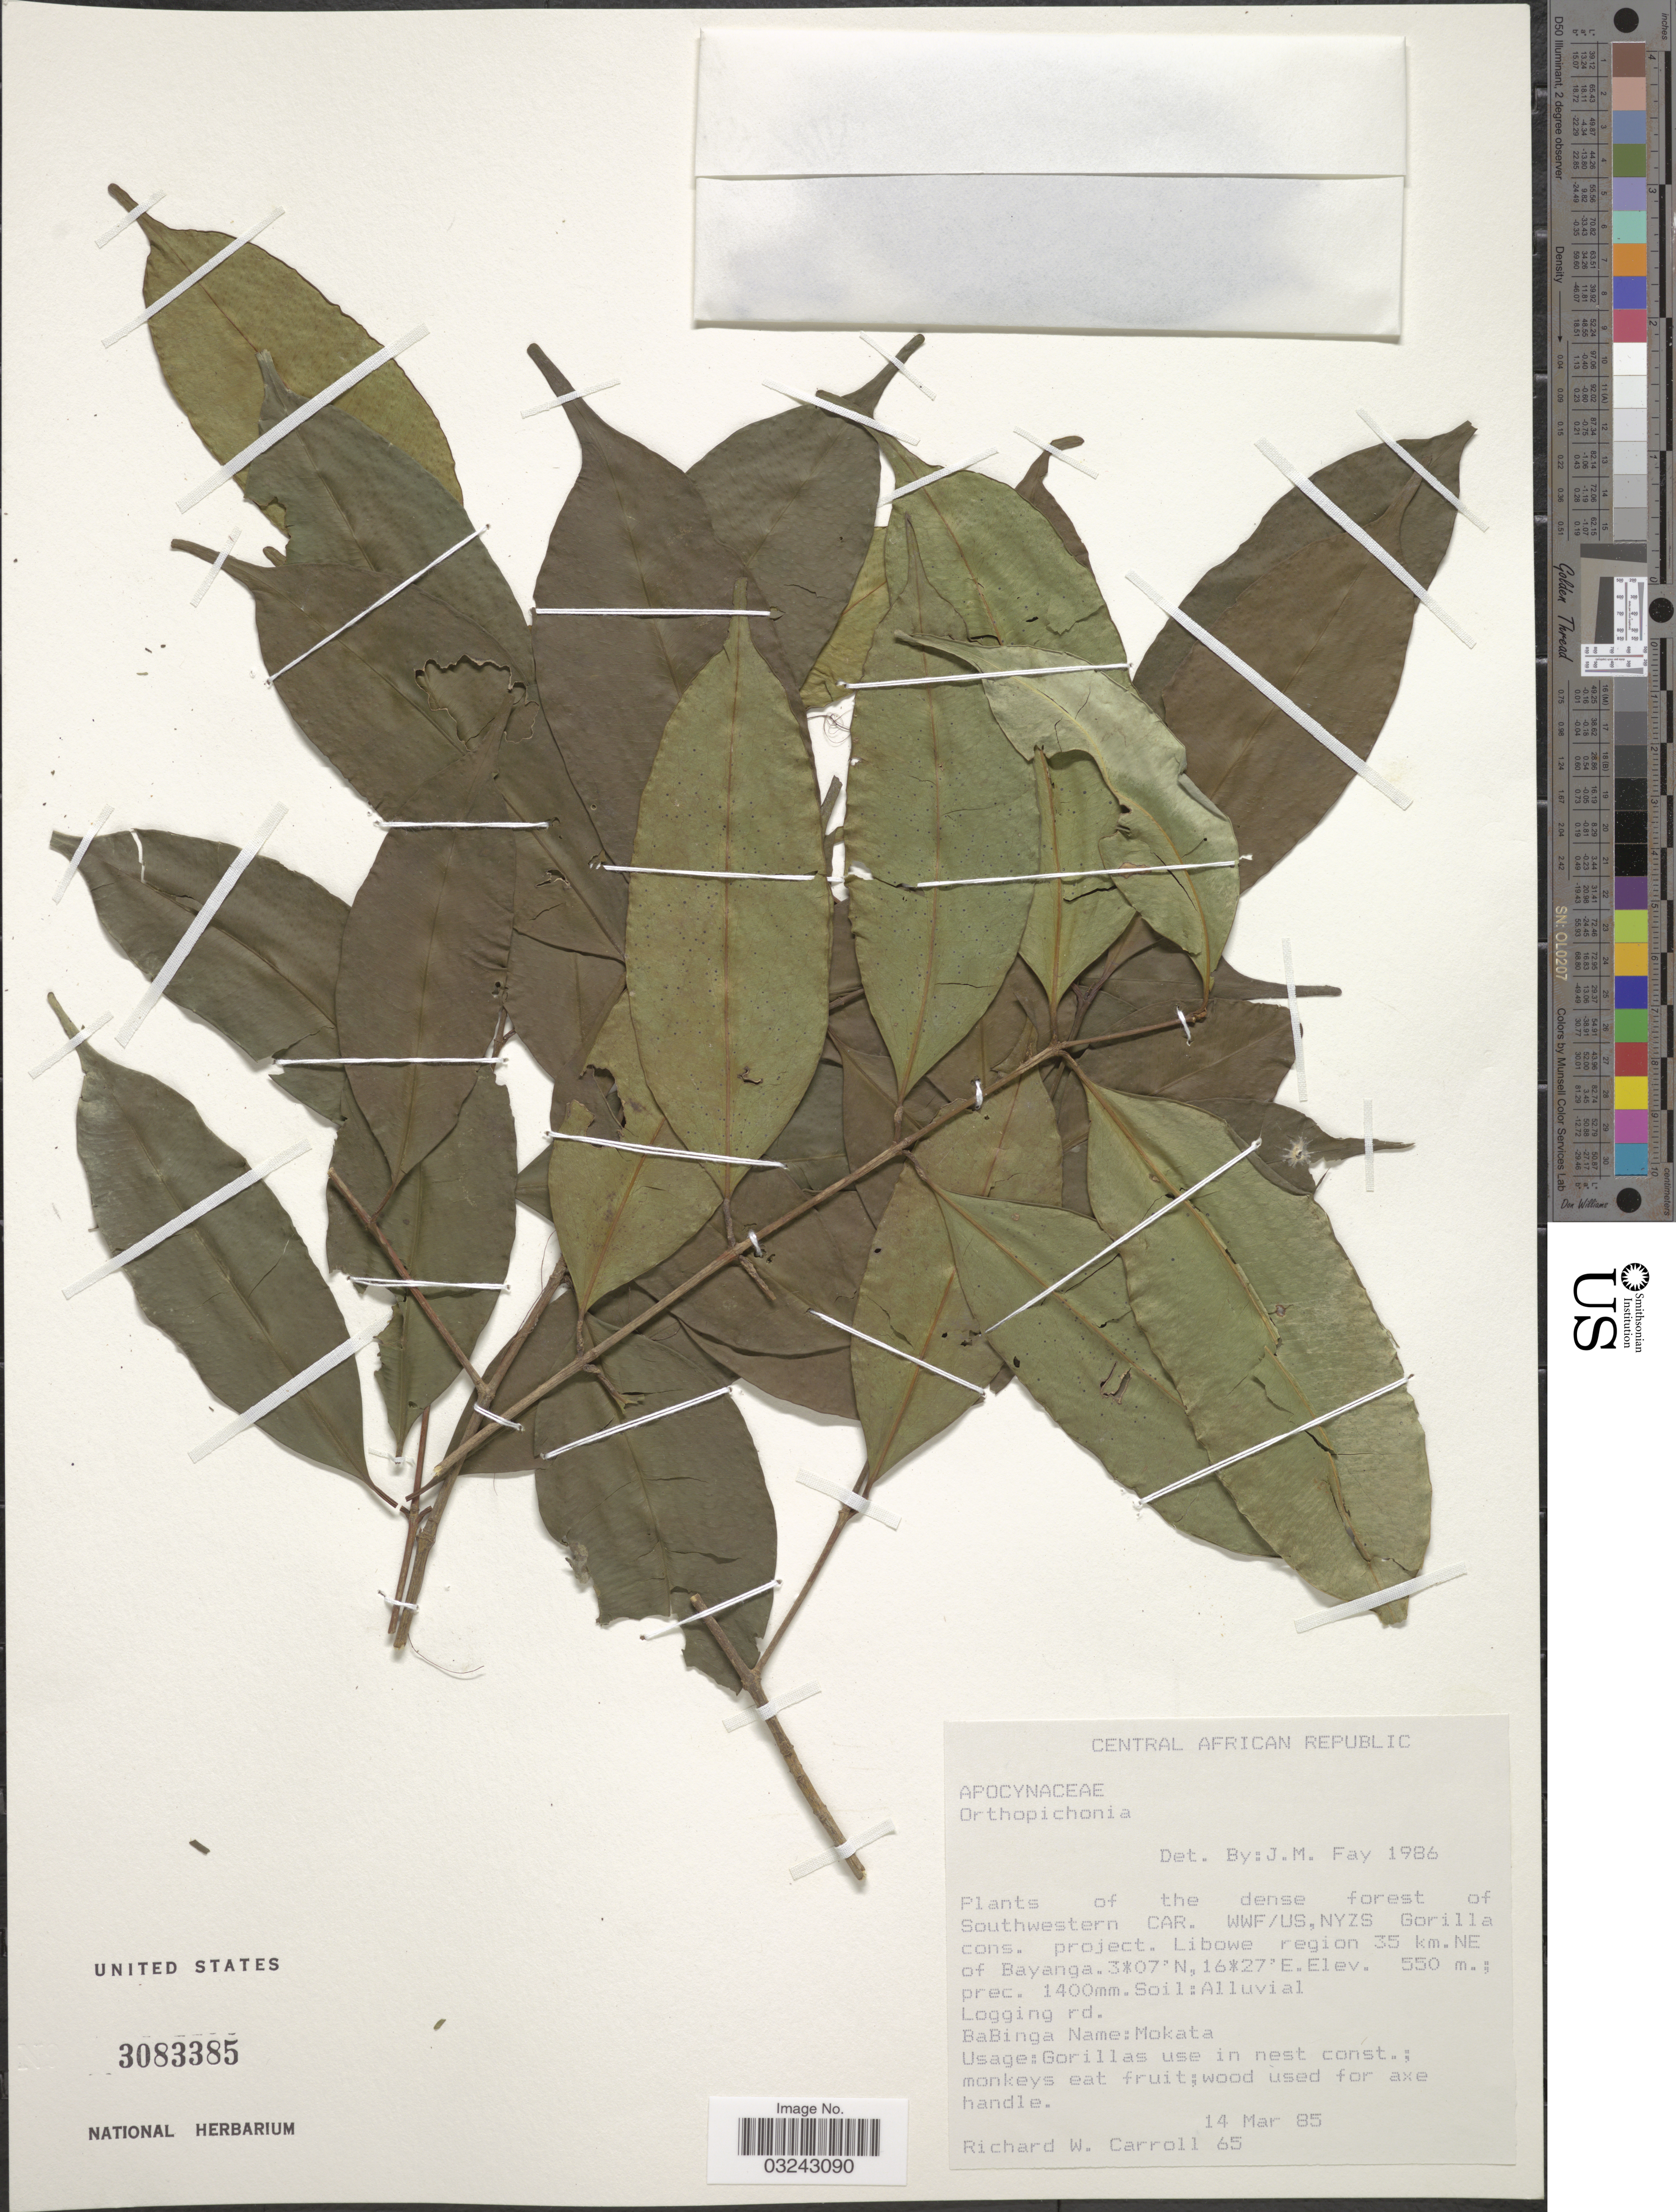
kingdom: Plantae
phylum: Tracheophyta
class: Magnoliopsida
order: Gentianales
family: Apocynaceae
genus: Orthopichonia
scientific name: Orthopichonia sp.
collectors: R. Carroll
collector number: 65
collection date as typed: Transcribed d/m/y: 14/3/85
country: Central African Republic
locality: Dense forest of Southwestern Car. WWF/US, NYZS Gorilla cons. project. Libowe region 35 km. NE of Bayanga.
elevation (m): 550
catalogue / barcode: US 3083385